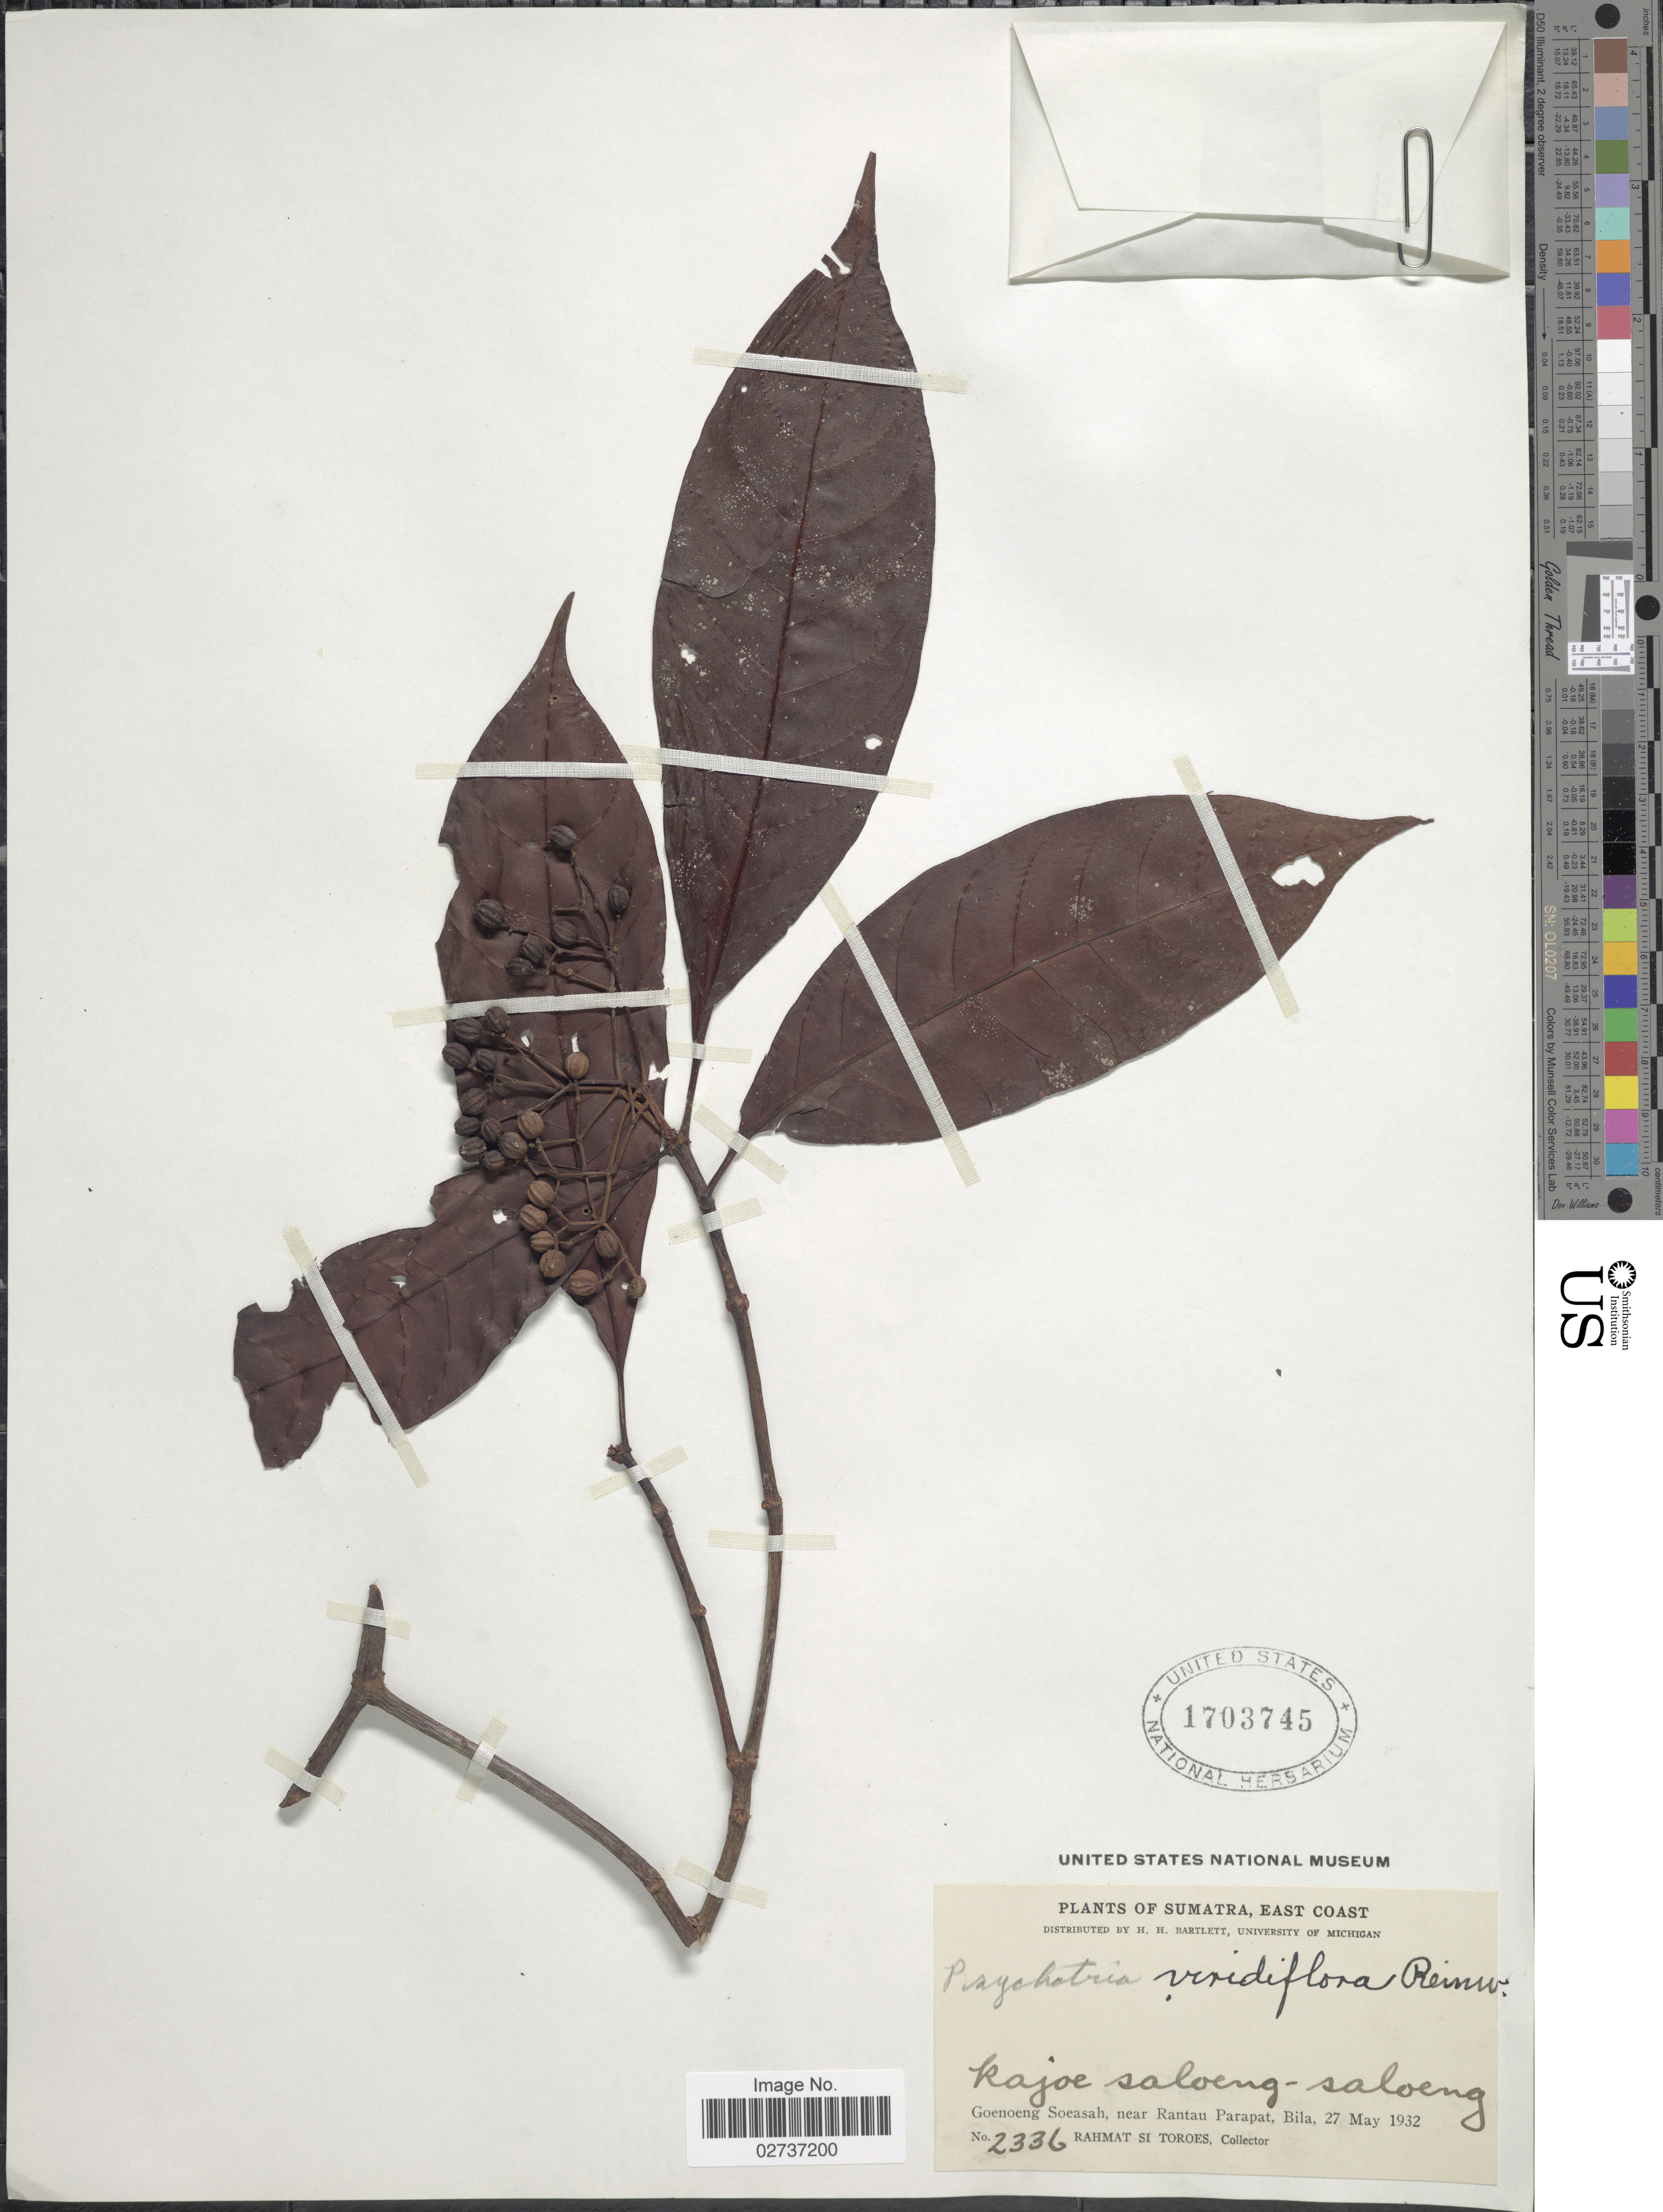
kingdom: Plantae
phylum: Tracheophyta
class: Magnoliopsida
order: Gentianales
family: Rubiaceae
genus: Psychotria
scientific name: Psychotria viridiflora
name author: Reinw. ex Blume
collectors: Rahmat Si Boeea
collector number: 2336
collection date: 1932-05-27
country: Indonesia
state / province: Sumatra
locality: East Coast, Goenoeng Soeasah, near Rantau Parapat, Bila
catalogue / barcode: US 1703745